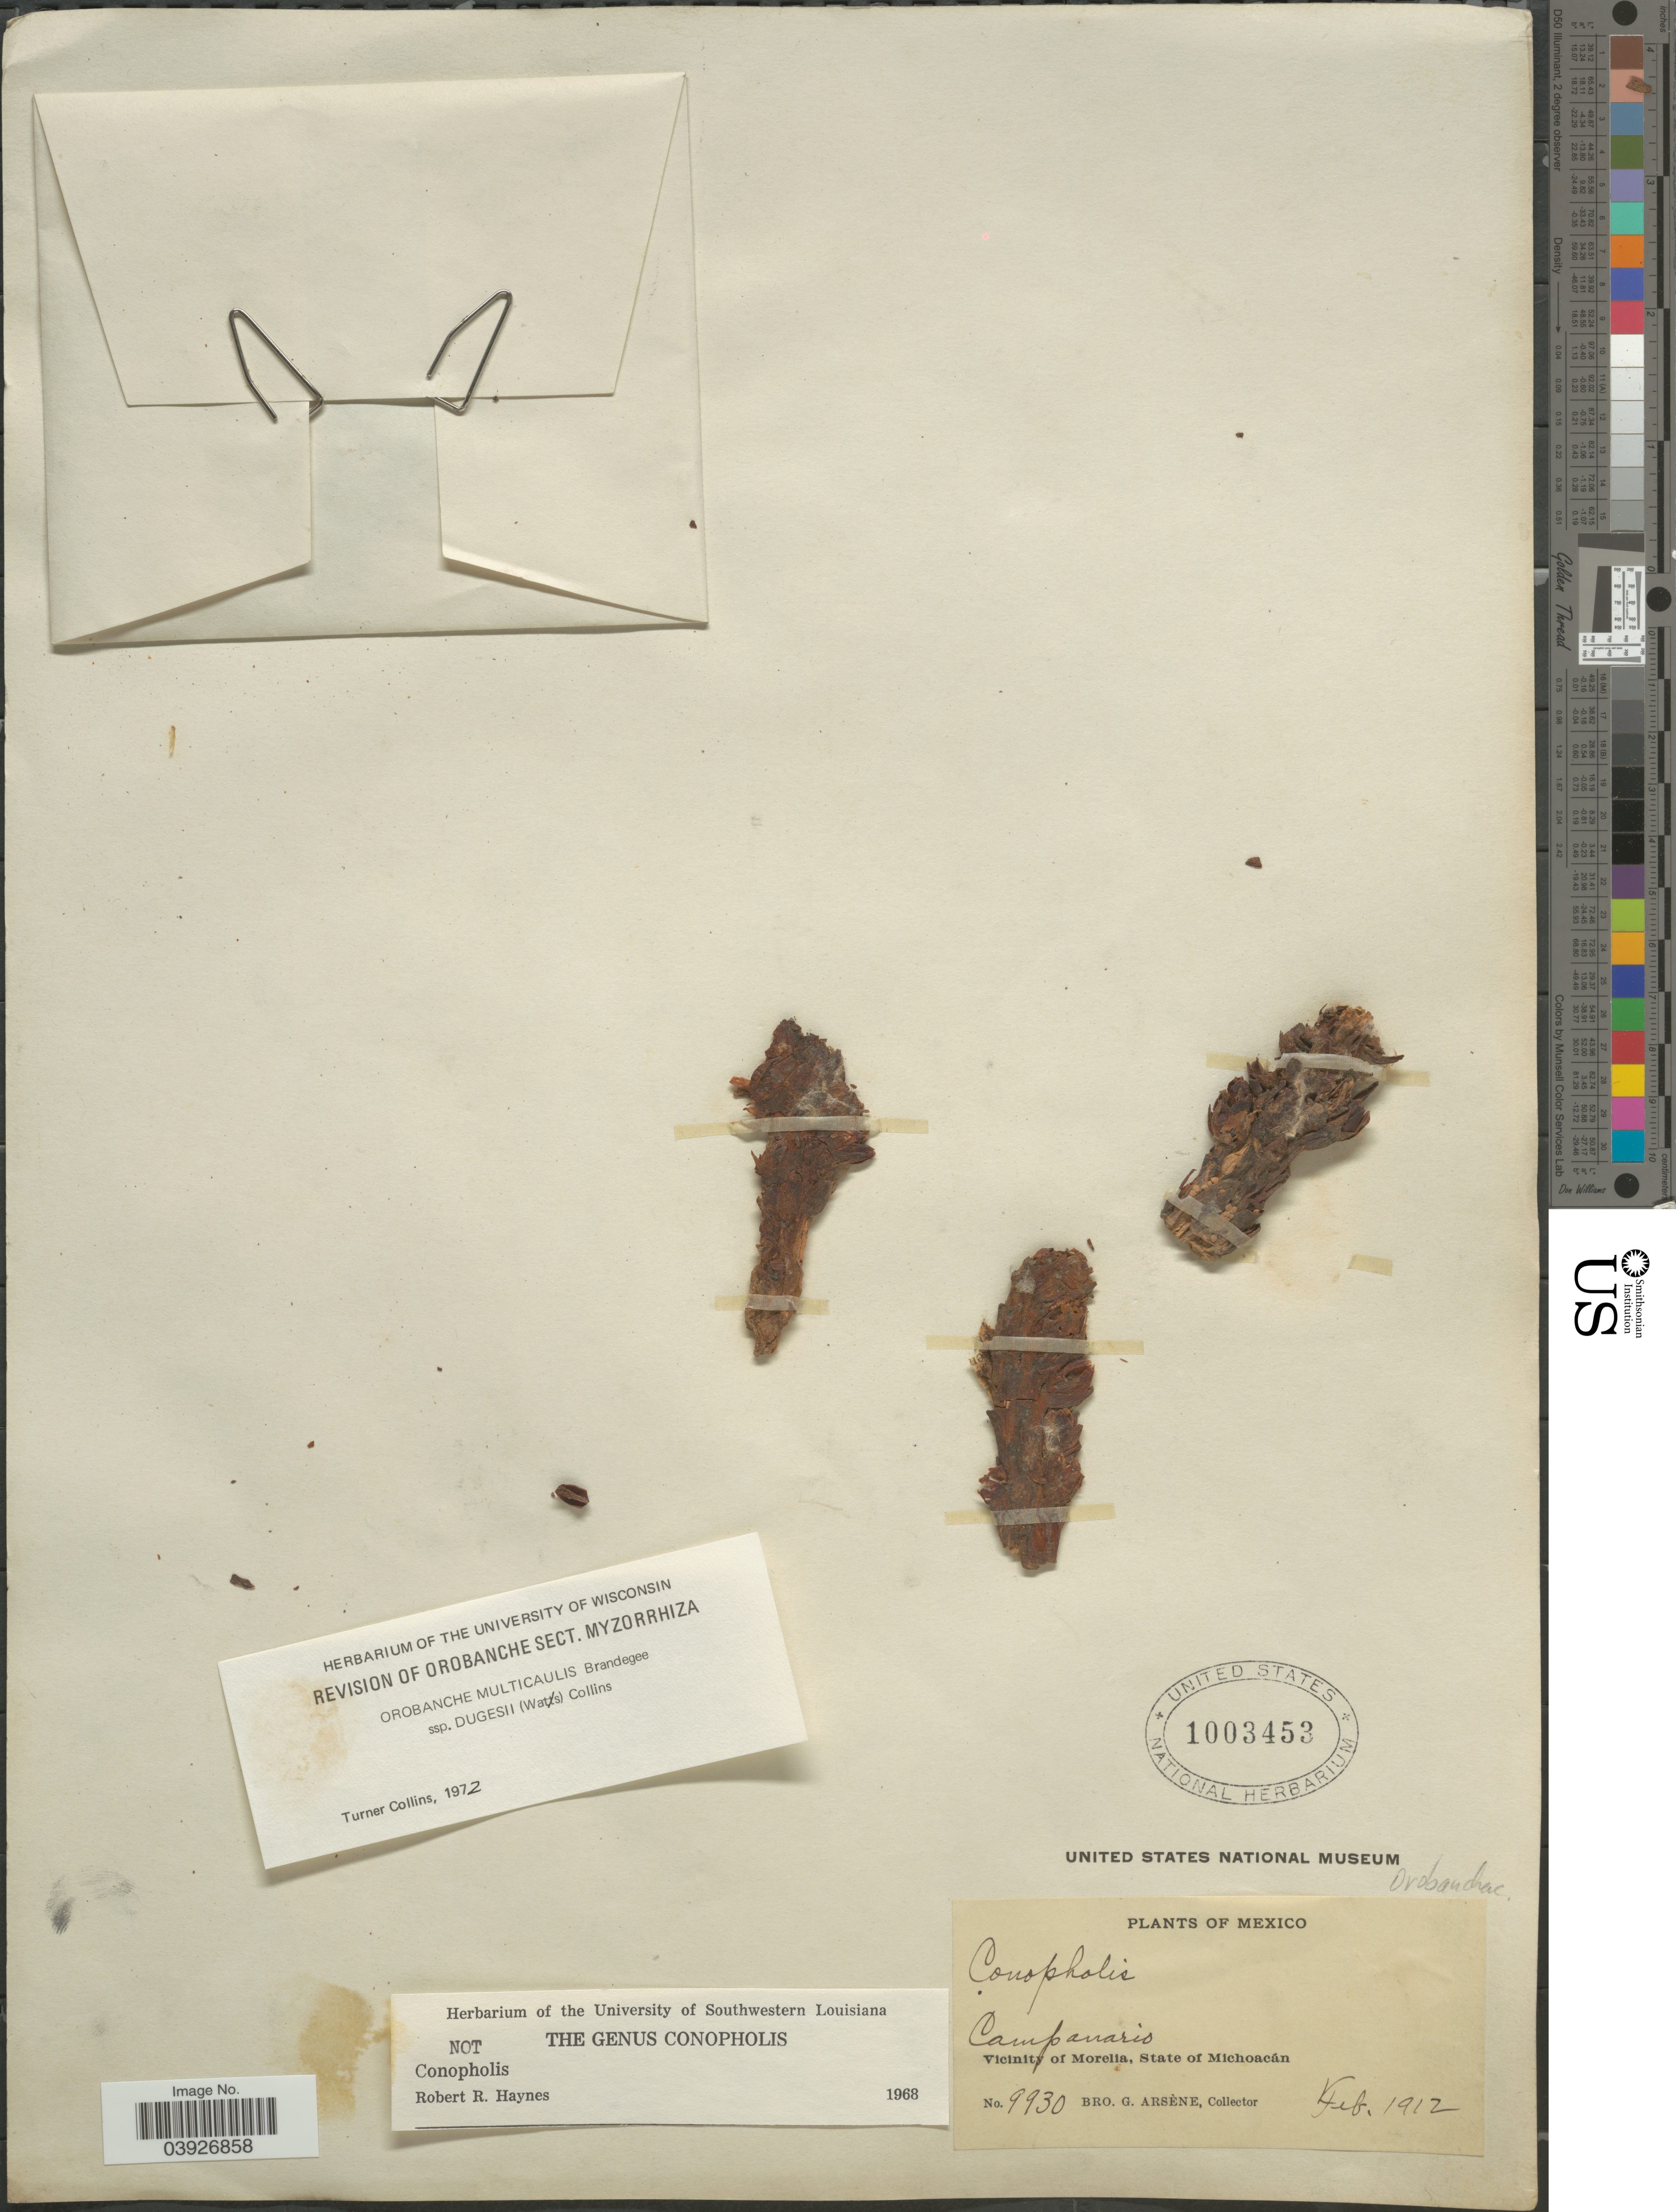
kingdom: Plantae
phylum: Tracheophyta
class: Magnoliopsida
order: Lamiales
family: Orobanchaceae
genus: Orobanche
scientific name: Orobanche dugesii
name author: (S. Watson) Munz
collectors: Bro. G. Arsène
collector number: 9930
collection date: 1912-02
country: Mexico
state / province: Michoacán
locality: Campanario. Vicinity of Morelia.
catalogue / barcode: US 1003453